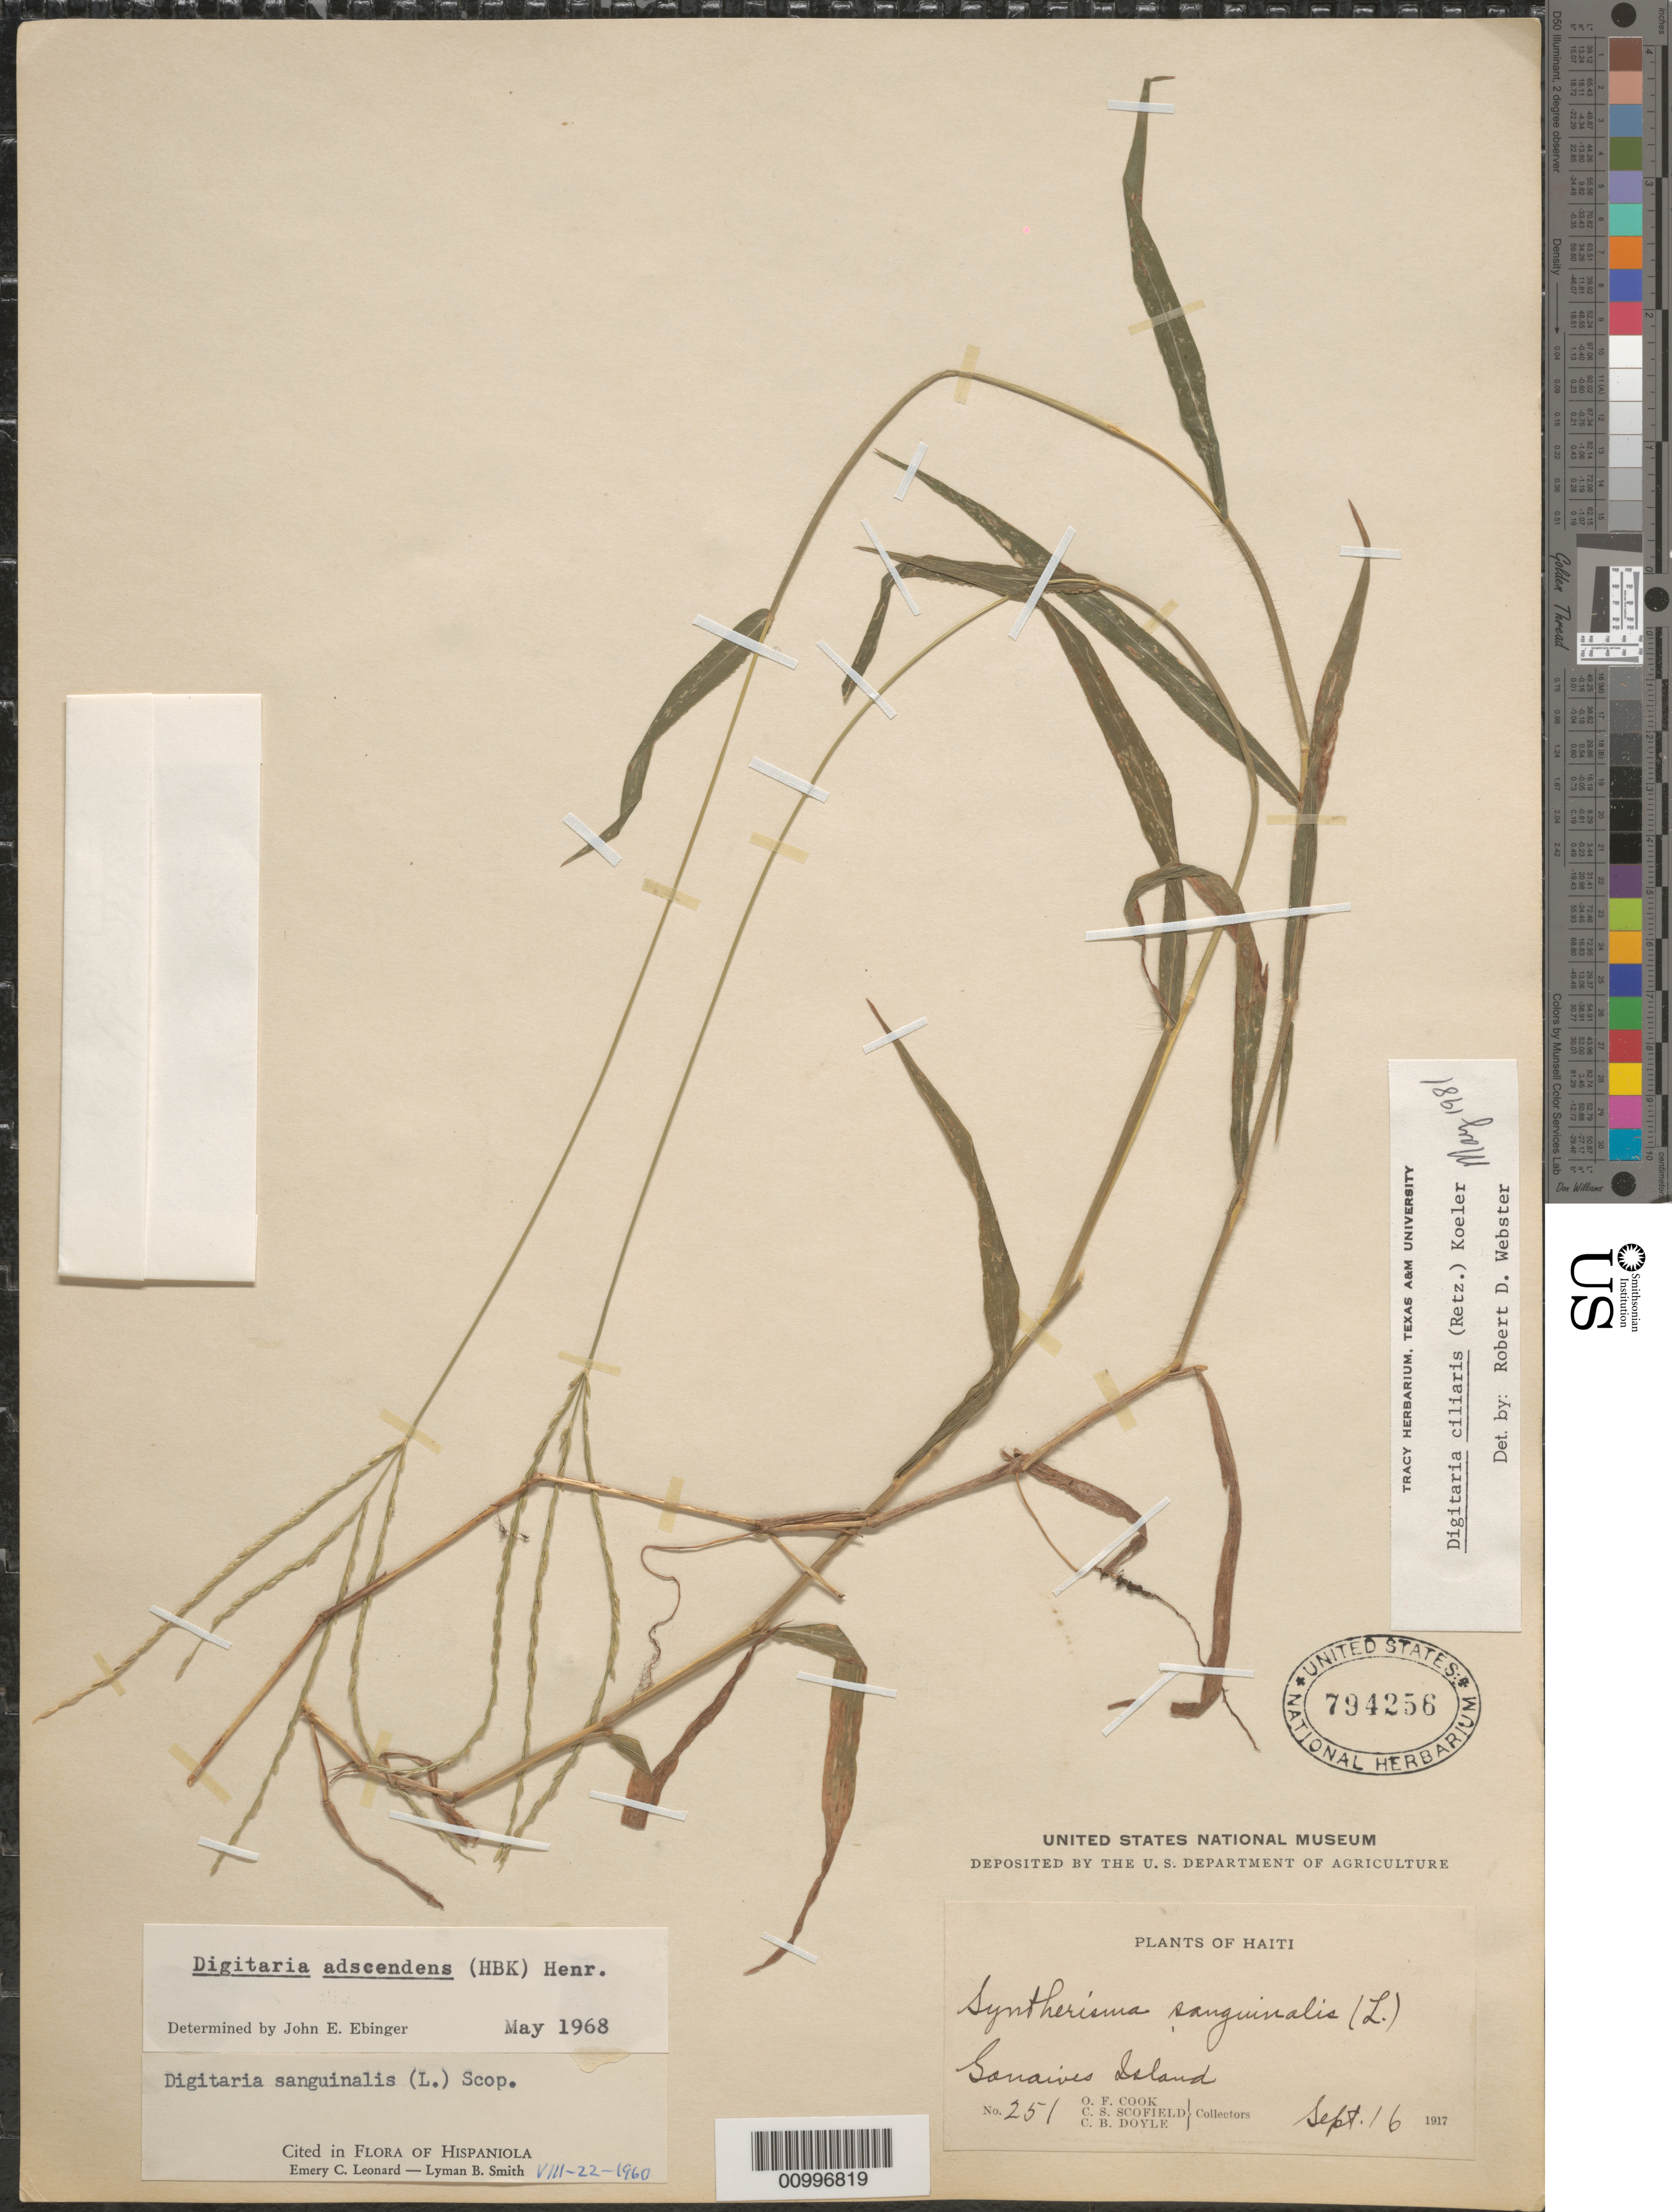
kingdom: Plantae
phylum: Tracheophyta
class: Liliopsida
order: Poales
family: Poaceae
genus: Digitaria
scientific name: Digitaria ciliaris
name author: (Retz.) Koeler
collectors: O. F. Cook, C. Scofield & C. Doyle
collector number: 251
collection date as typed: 16 Sep 1917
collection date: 1917-09-16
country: Haiti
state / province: Óuest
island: Île de la Gonâve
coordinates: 0 N, 0 E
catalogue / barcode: US 794256